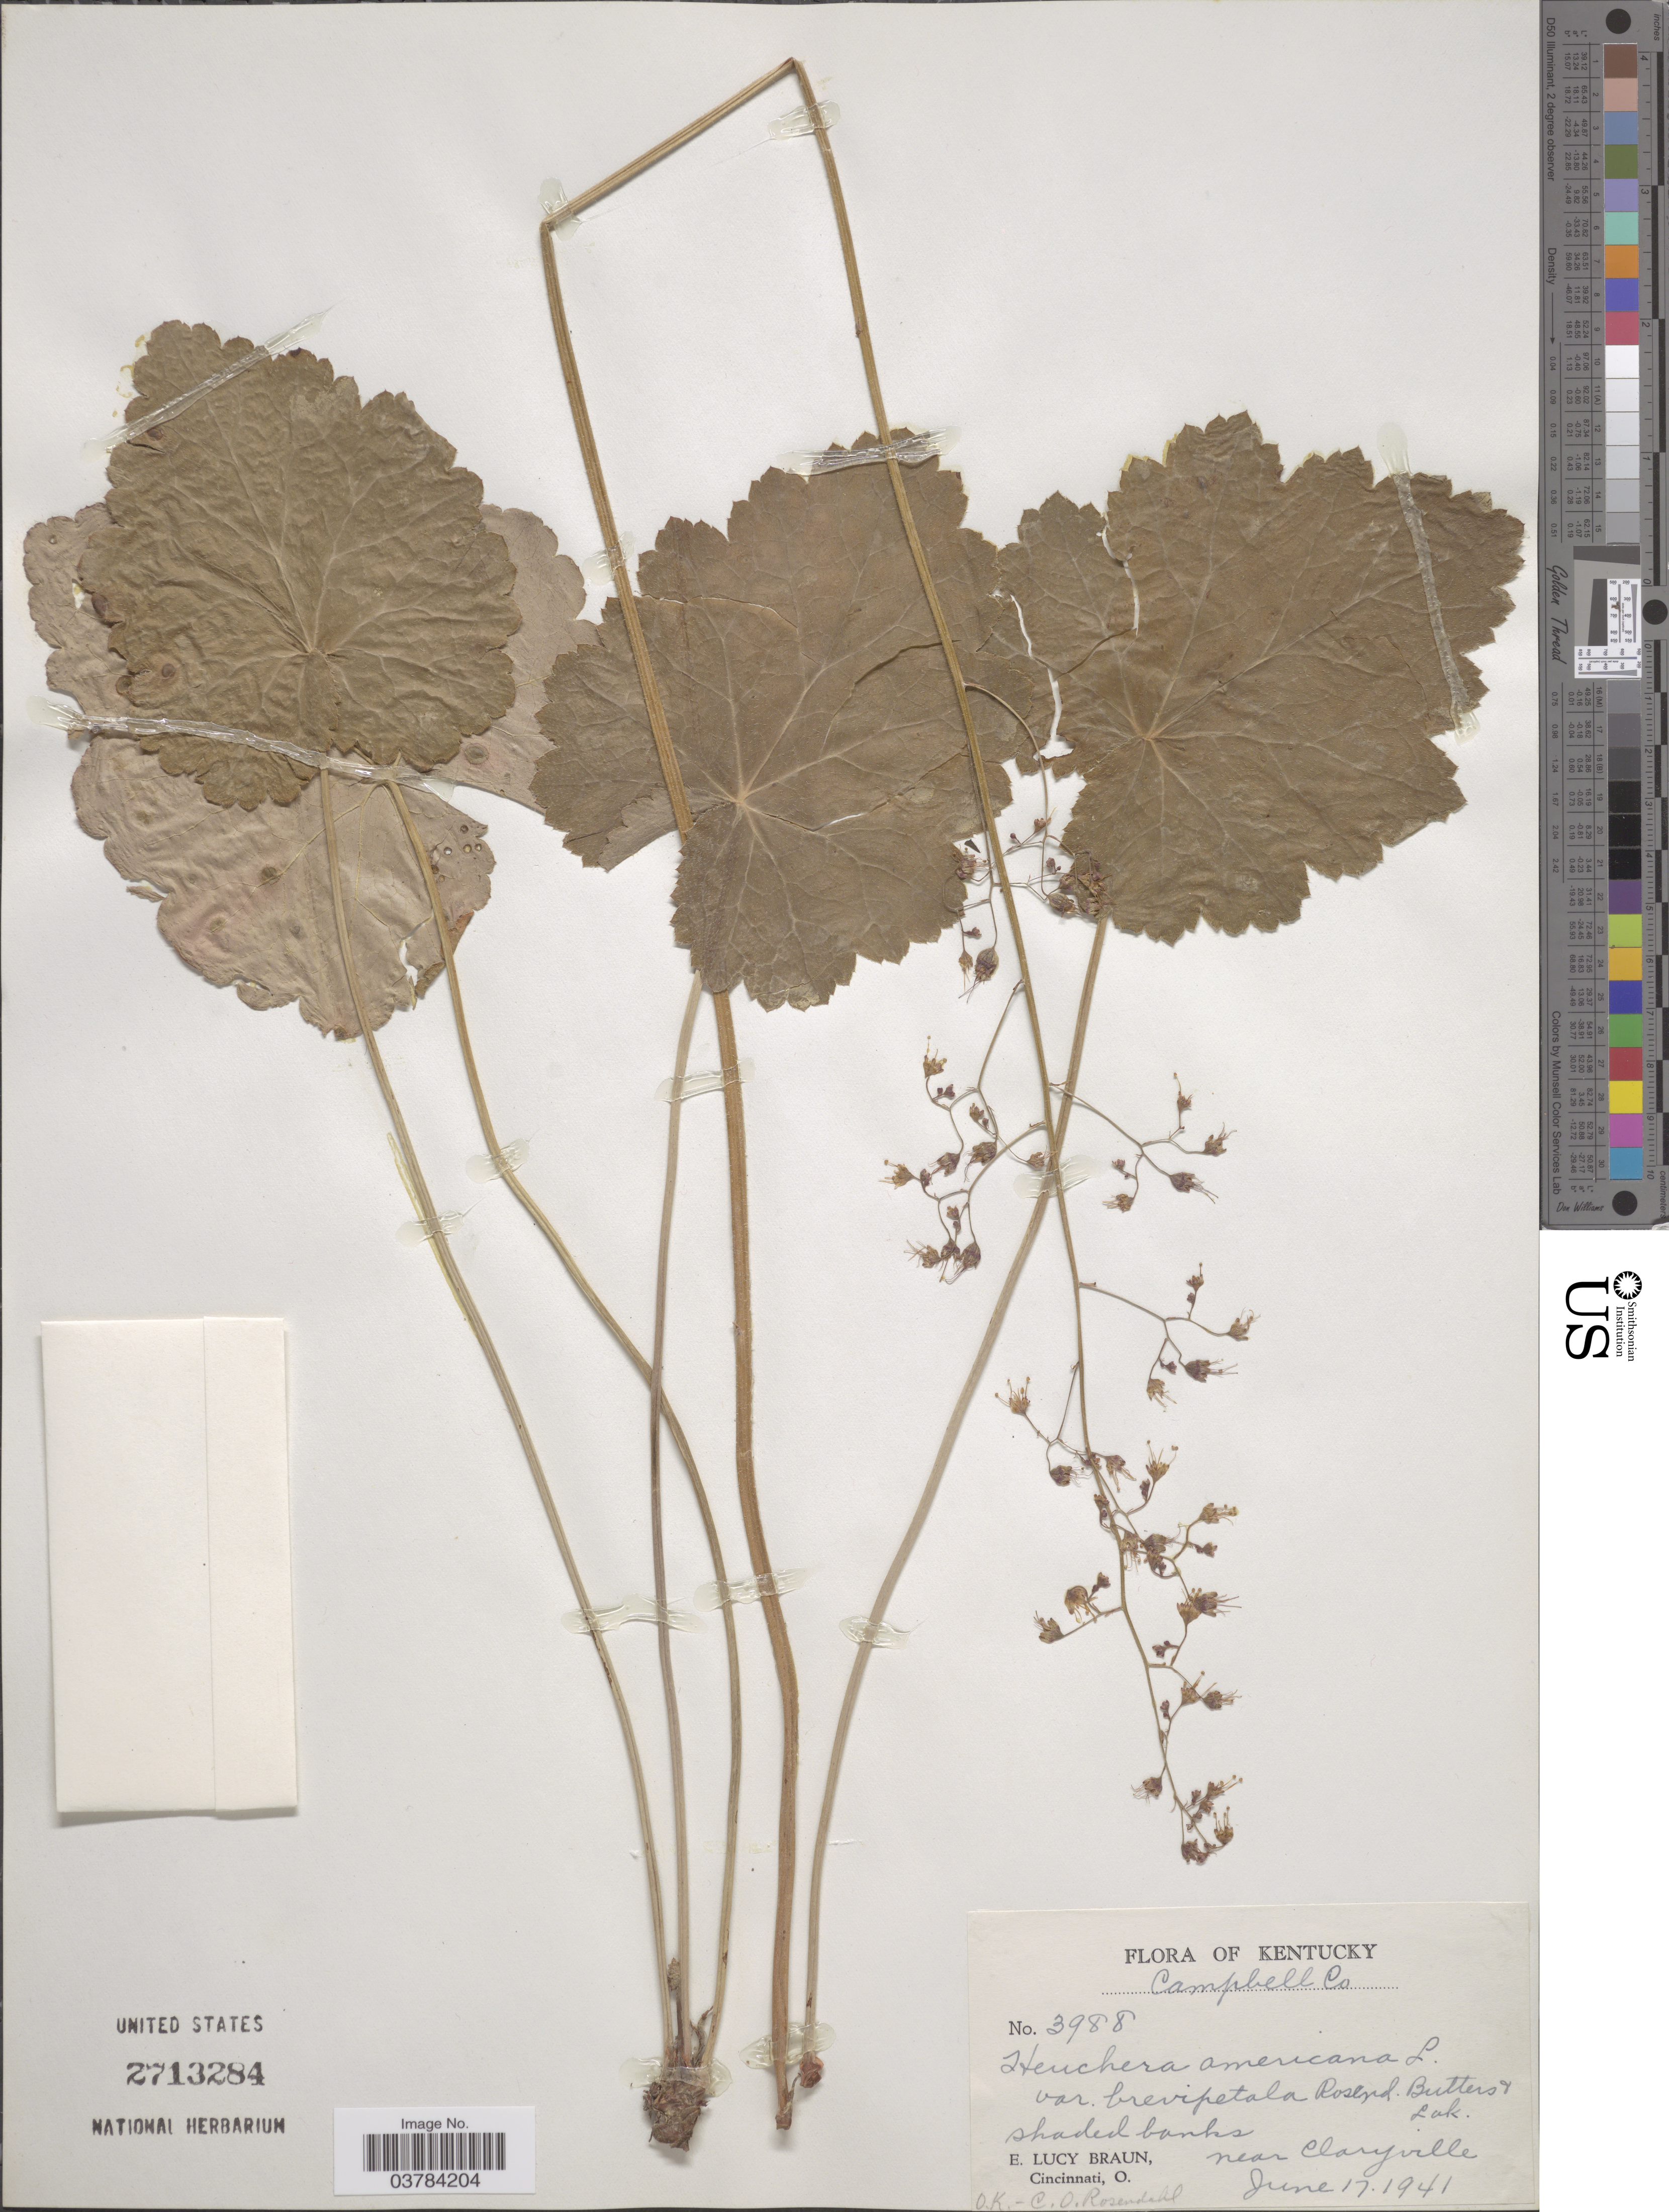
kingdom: Plantae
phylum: Tracheophyta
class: Magnoliopsida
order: Saxifragales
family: Saxifragaceae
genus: Heuchera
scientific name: Heuchera americana var. brevipetala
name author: Rosend. et al.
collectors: E. L. Braun & C. O. Rosendahl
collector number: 3988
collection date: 1941-06-17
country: United States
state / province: Kentucky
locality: Campbell Co. Shaded banks near Claryville.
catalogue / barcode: US 2713284